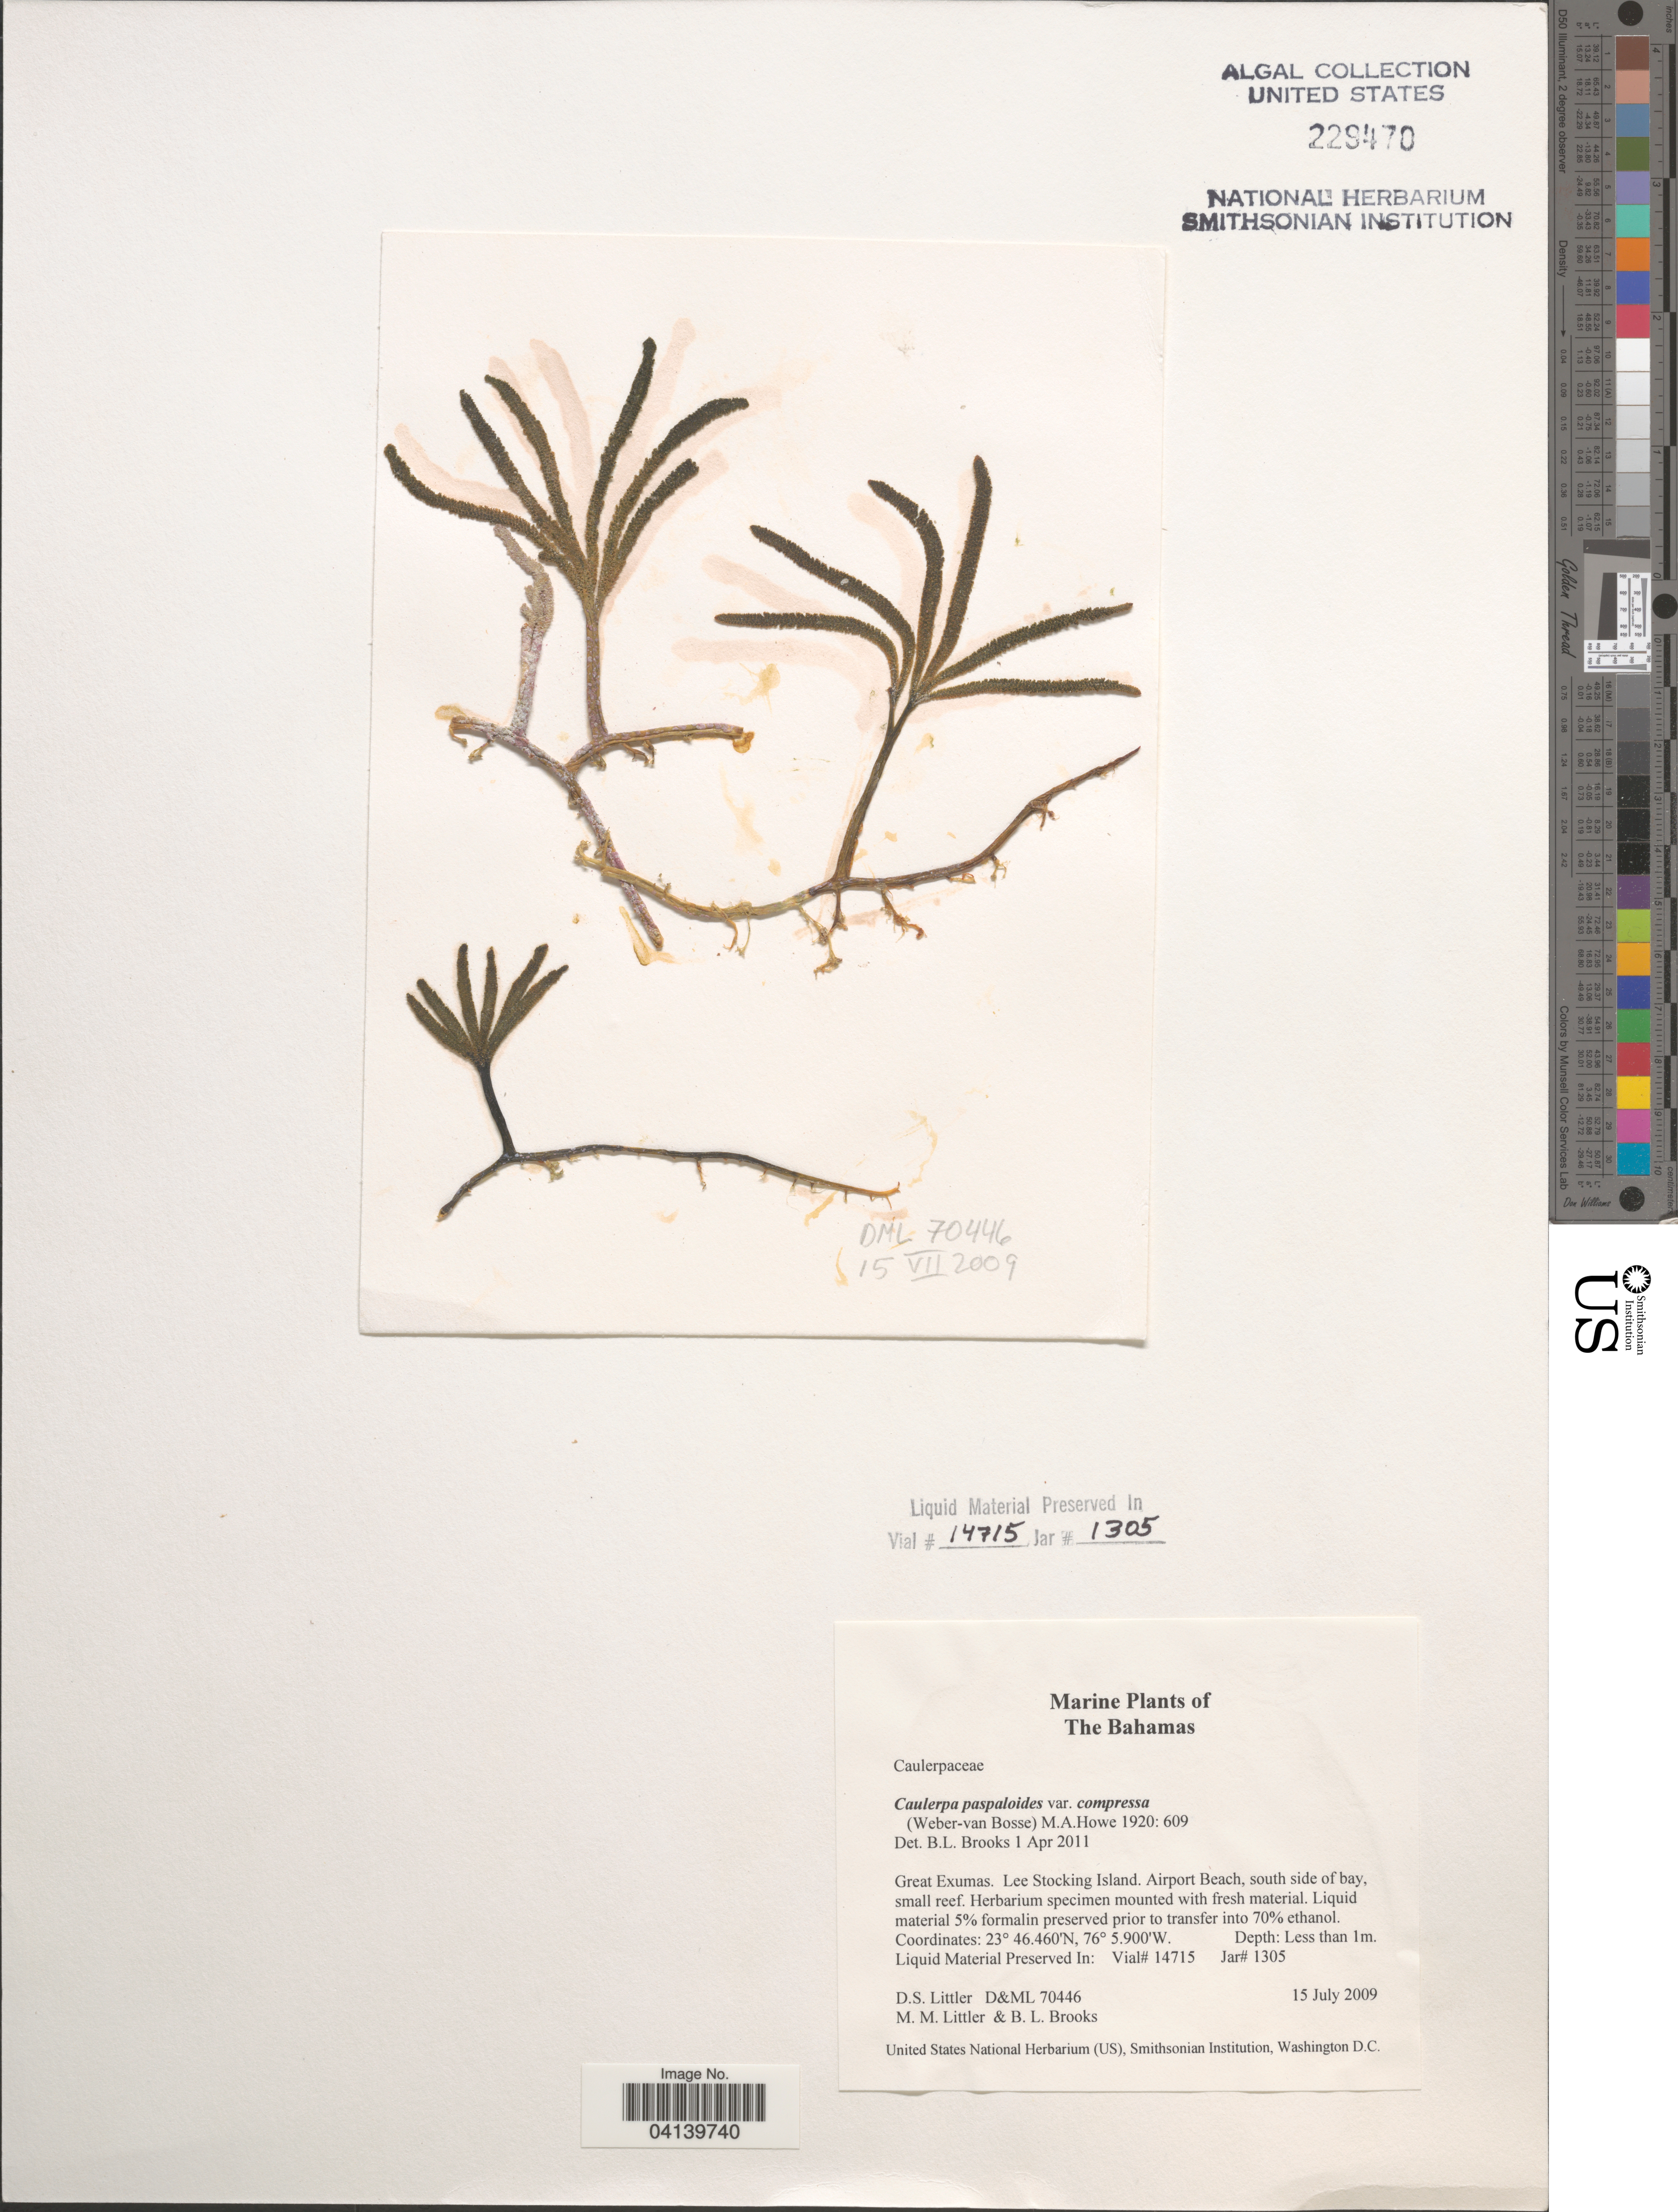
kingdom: Plantae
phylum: Chlorophyta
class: Ulvophyceae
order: Bryopsidales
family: Caulerpaceae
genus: Caulerpa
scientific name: Caulerpa paspaloides var. compressa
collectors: D. S. Littler & B. Brooks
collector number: D&ML 70446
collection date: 2009-07-15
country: Bahamas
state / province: Exuma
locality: Great Exumas. Lee Stocking Island. Airport Beach, south side of bay, small reef.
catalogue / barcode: US 229470